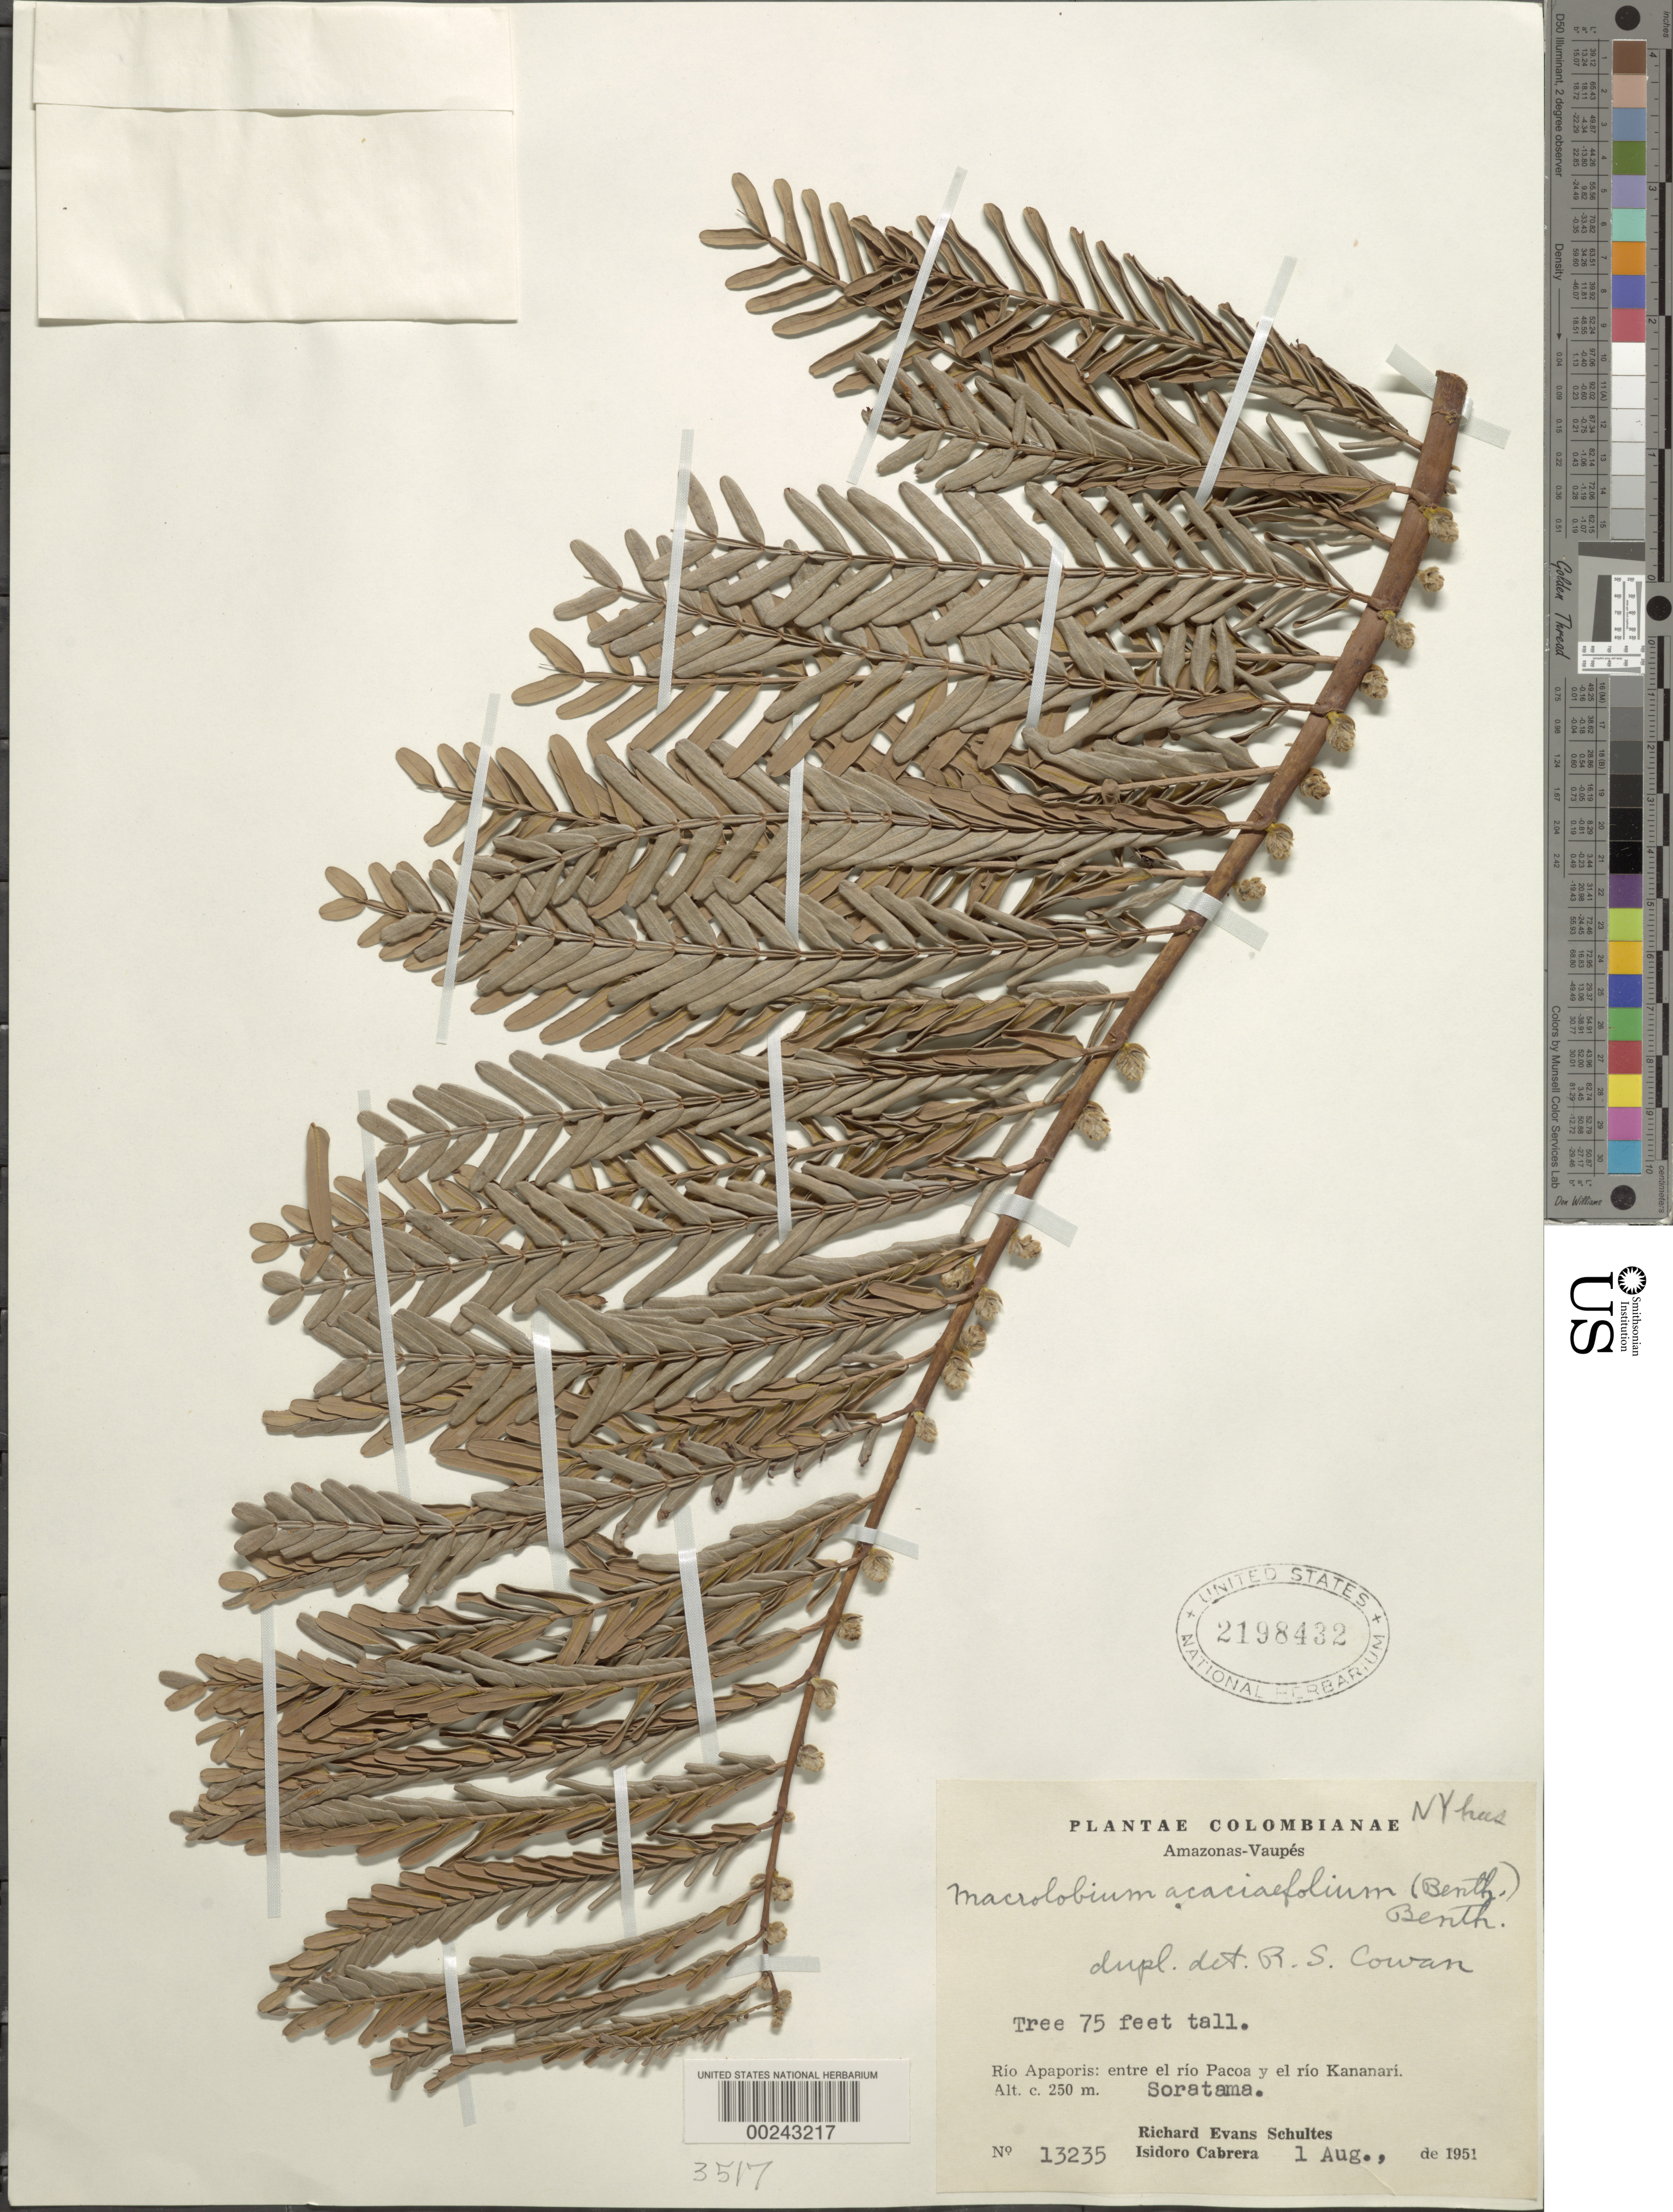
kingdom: Plantae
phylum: Tracheophyta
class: Magnoliopsida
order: Fabales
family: Fabaceae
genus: Macrolobium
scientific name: Macrolobium acaciifolium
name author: (Benth.) Benth.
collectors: R. E. Schultes & I. Cabrera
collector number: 13235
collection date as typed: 01 Aug 1951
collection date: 1951-08-01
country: Colombia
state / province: Amazônas / Vaupés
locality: Soratama, Rio Apaporis, between Rio Pacoa and Rio Kananari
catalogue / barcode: US 2198432